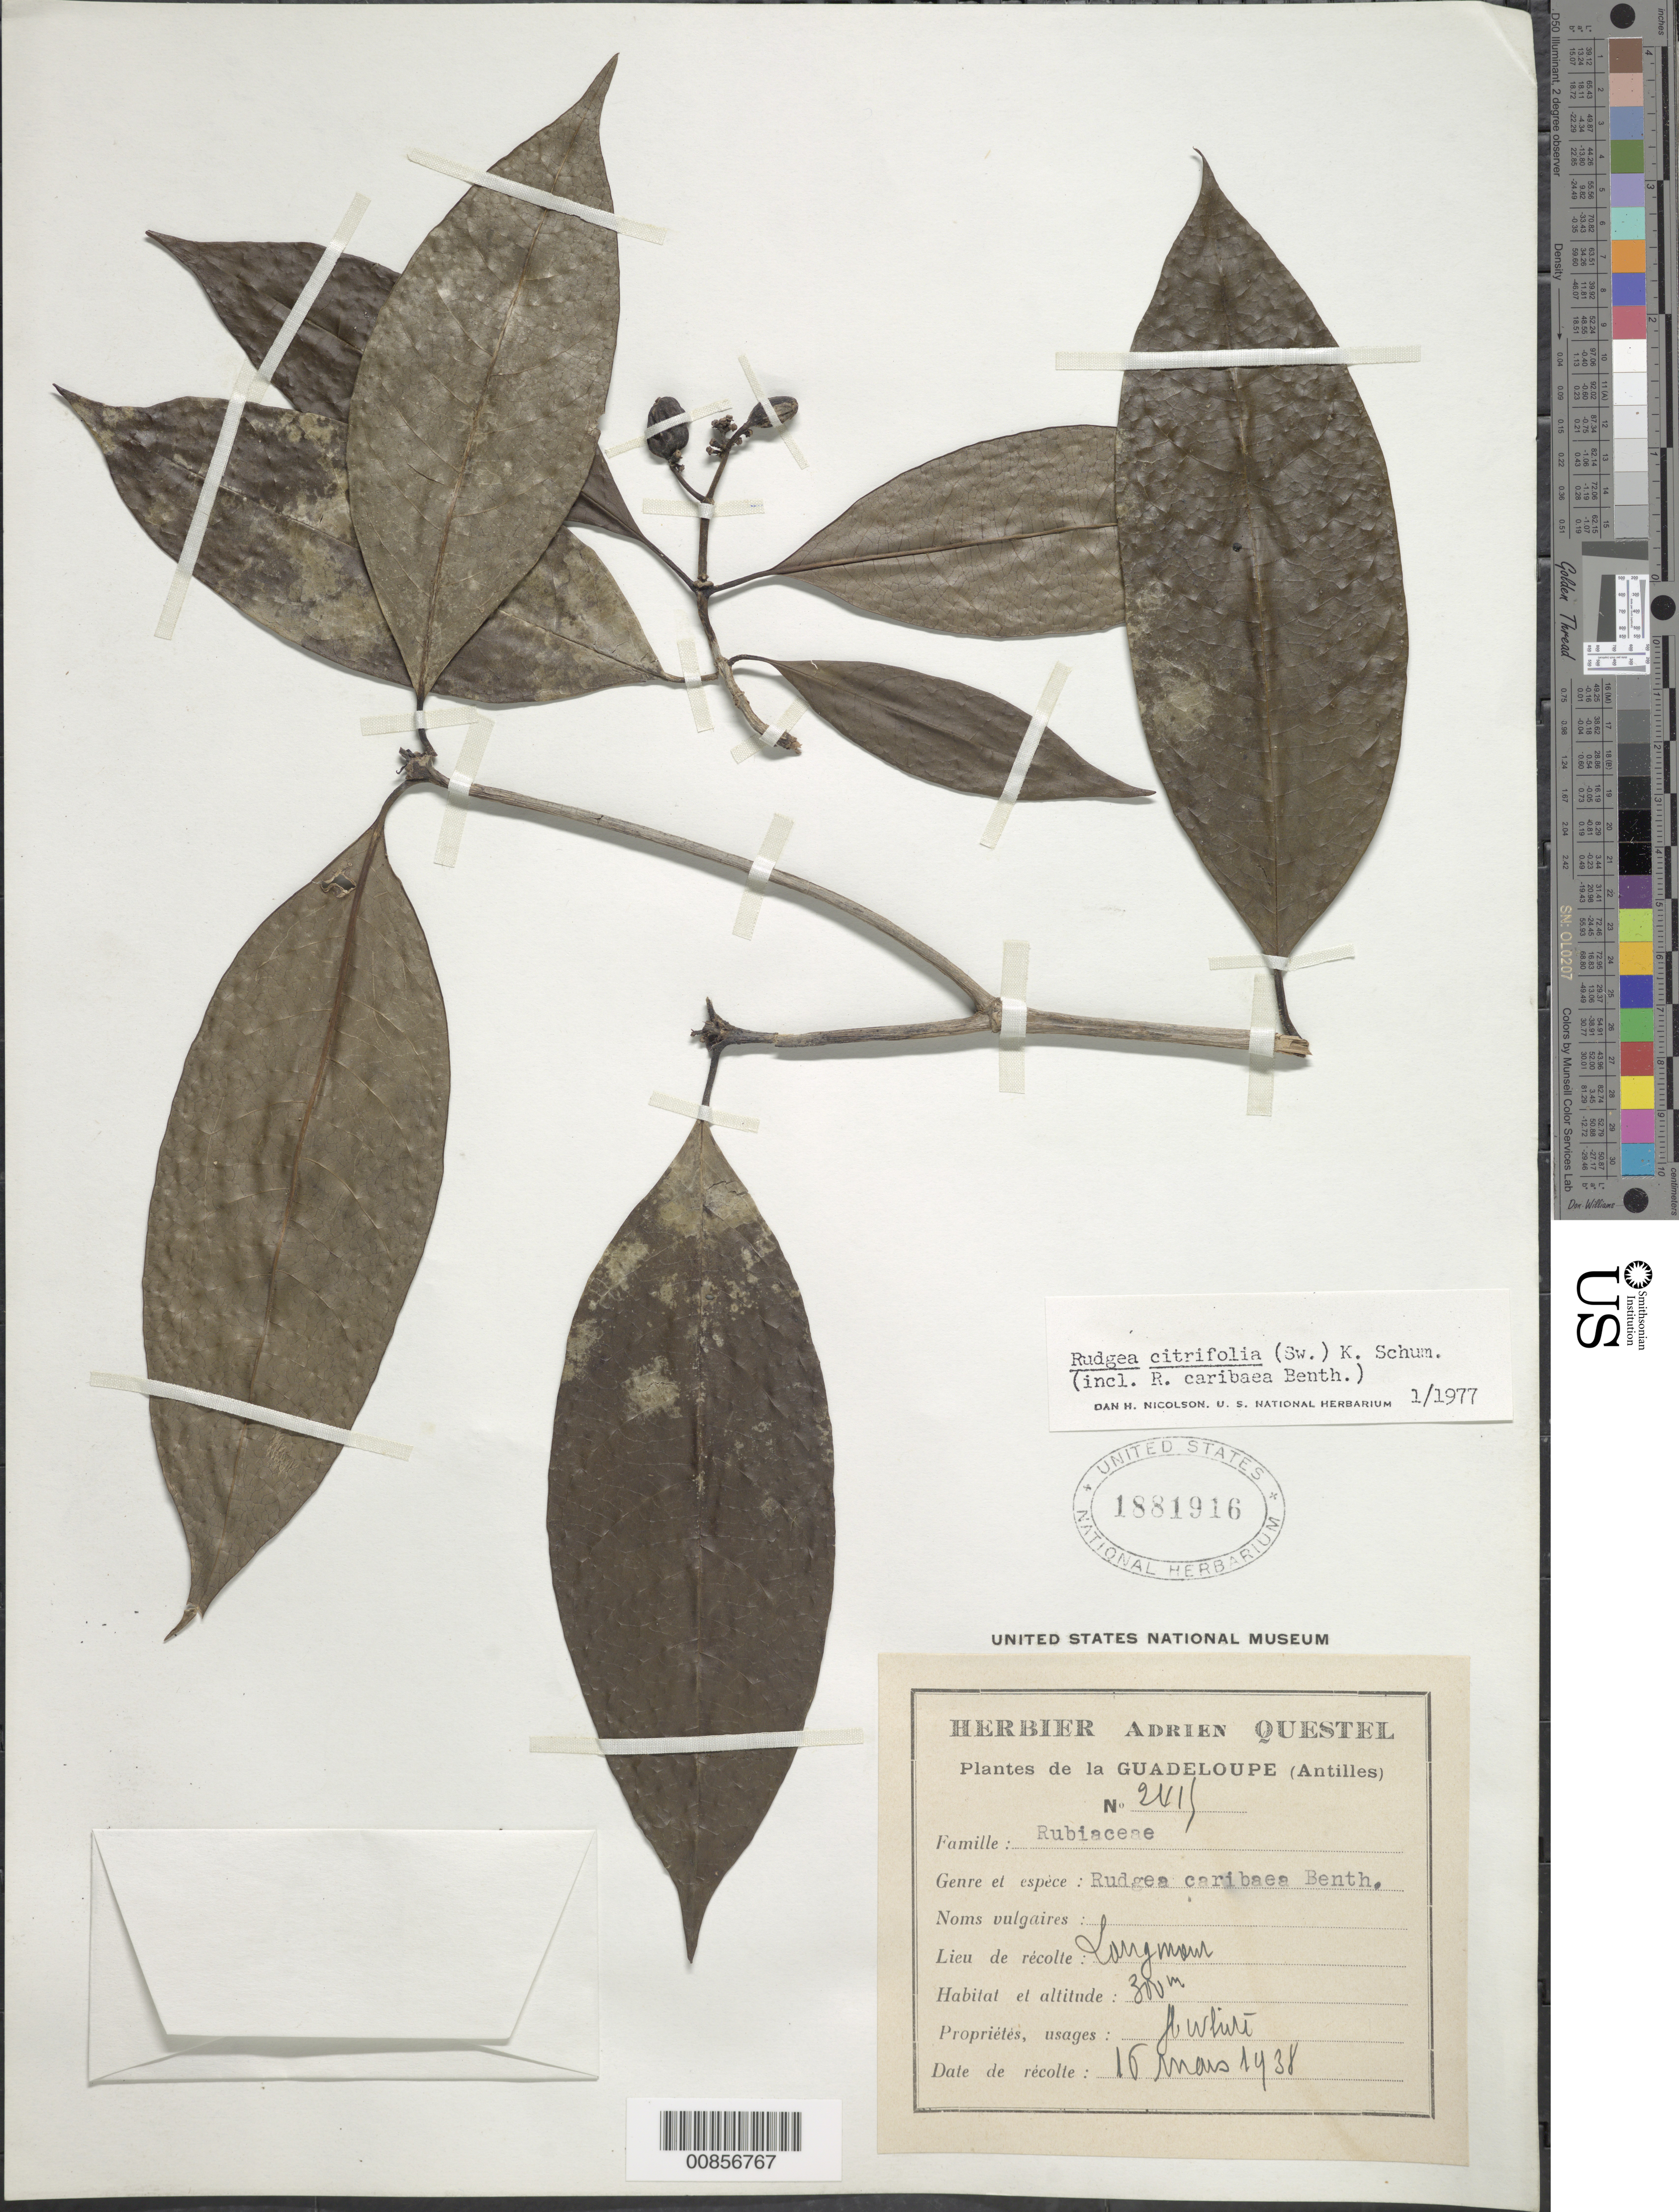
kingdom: Plantae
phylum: Tracheophyta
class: Magnoliopsida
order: Gentianales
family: Rubiaceae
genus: Rudgea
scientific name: Rudgea citrifolia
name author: (Sw.) K. Schum.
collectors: A. Questel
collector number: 2419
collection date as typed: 16 Mar 1938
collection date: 1938-03-16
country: Guadeloupe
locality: Long mont (sp?)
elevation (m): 300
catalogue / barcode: US 1881916